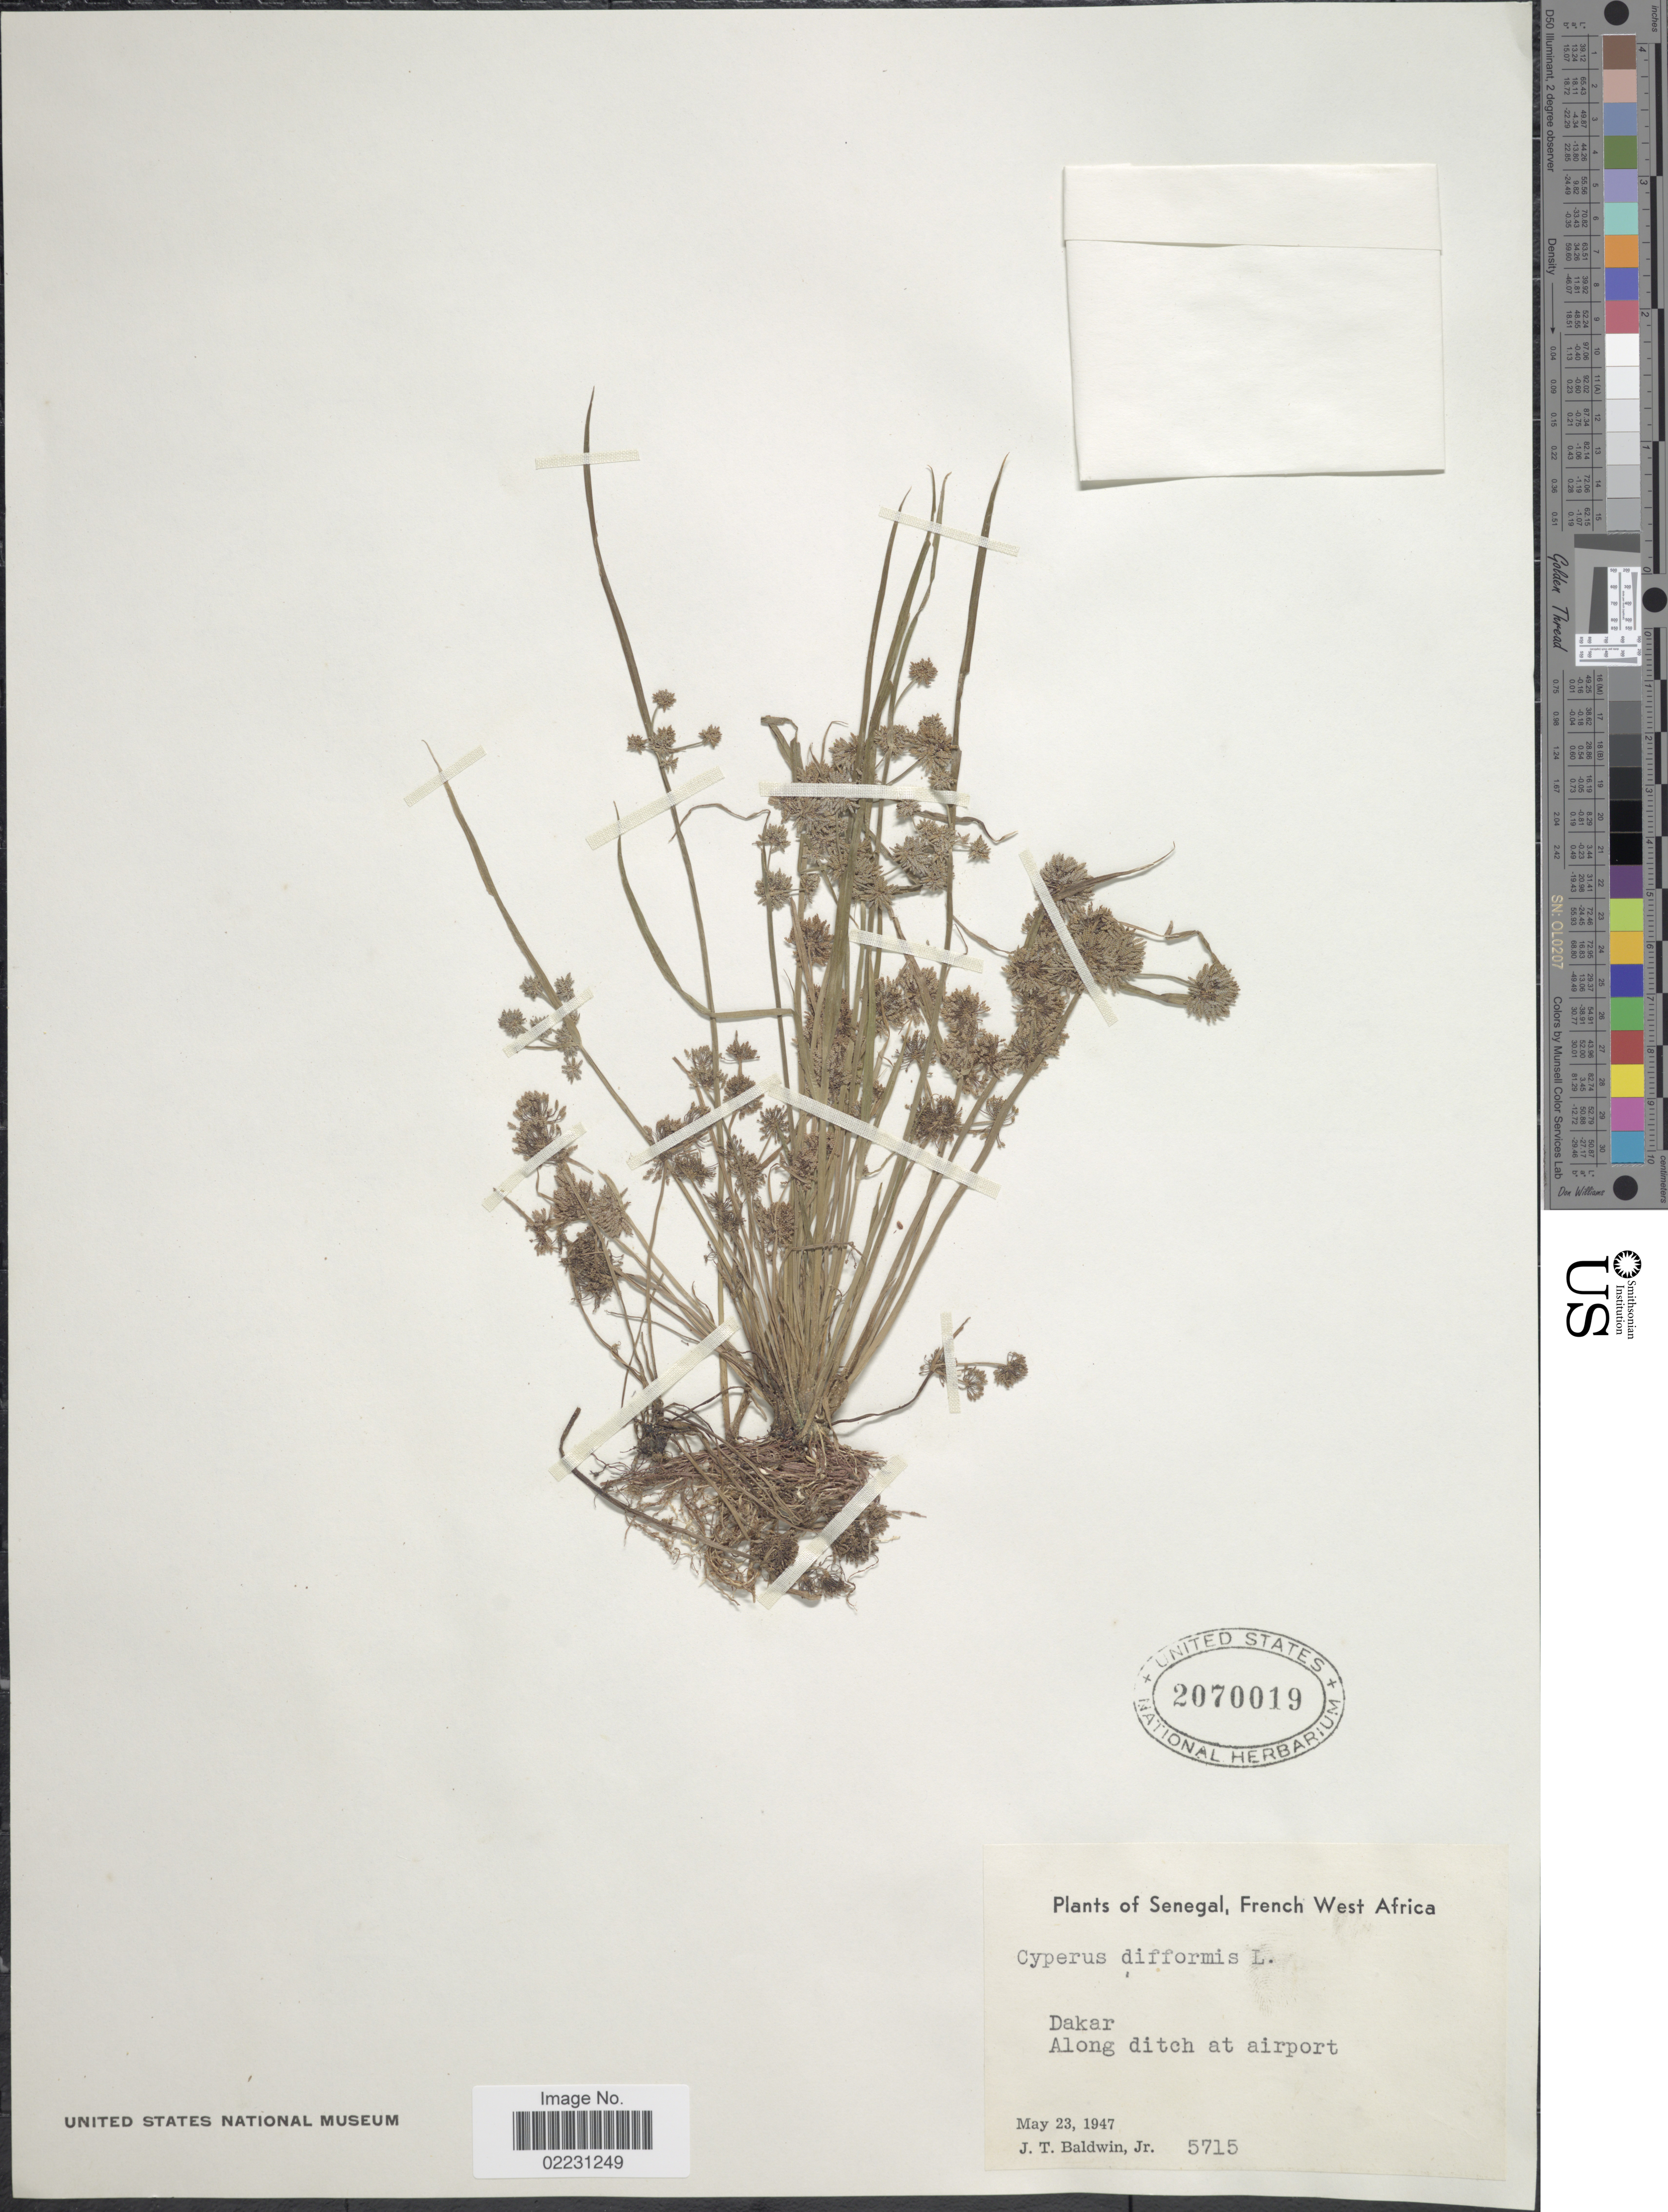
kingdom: Plantae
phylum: Tracheophyta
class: Liliopsida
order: Poales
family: Cyperaceae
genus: Cyperus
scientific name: Cyperus difformis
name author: L.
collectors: J. T. Baldwin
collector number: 5715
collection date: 1947-05-23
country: Senegal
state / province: Dakar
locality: French West Africa. Along ditch at airport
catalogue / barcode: US 2070019